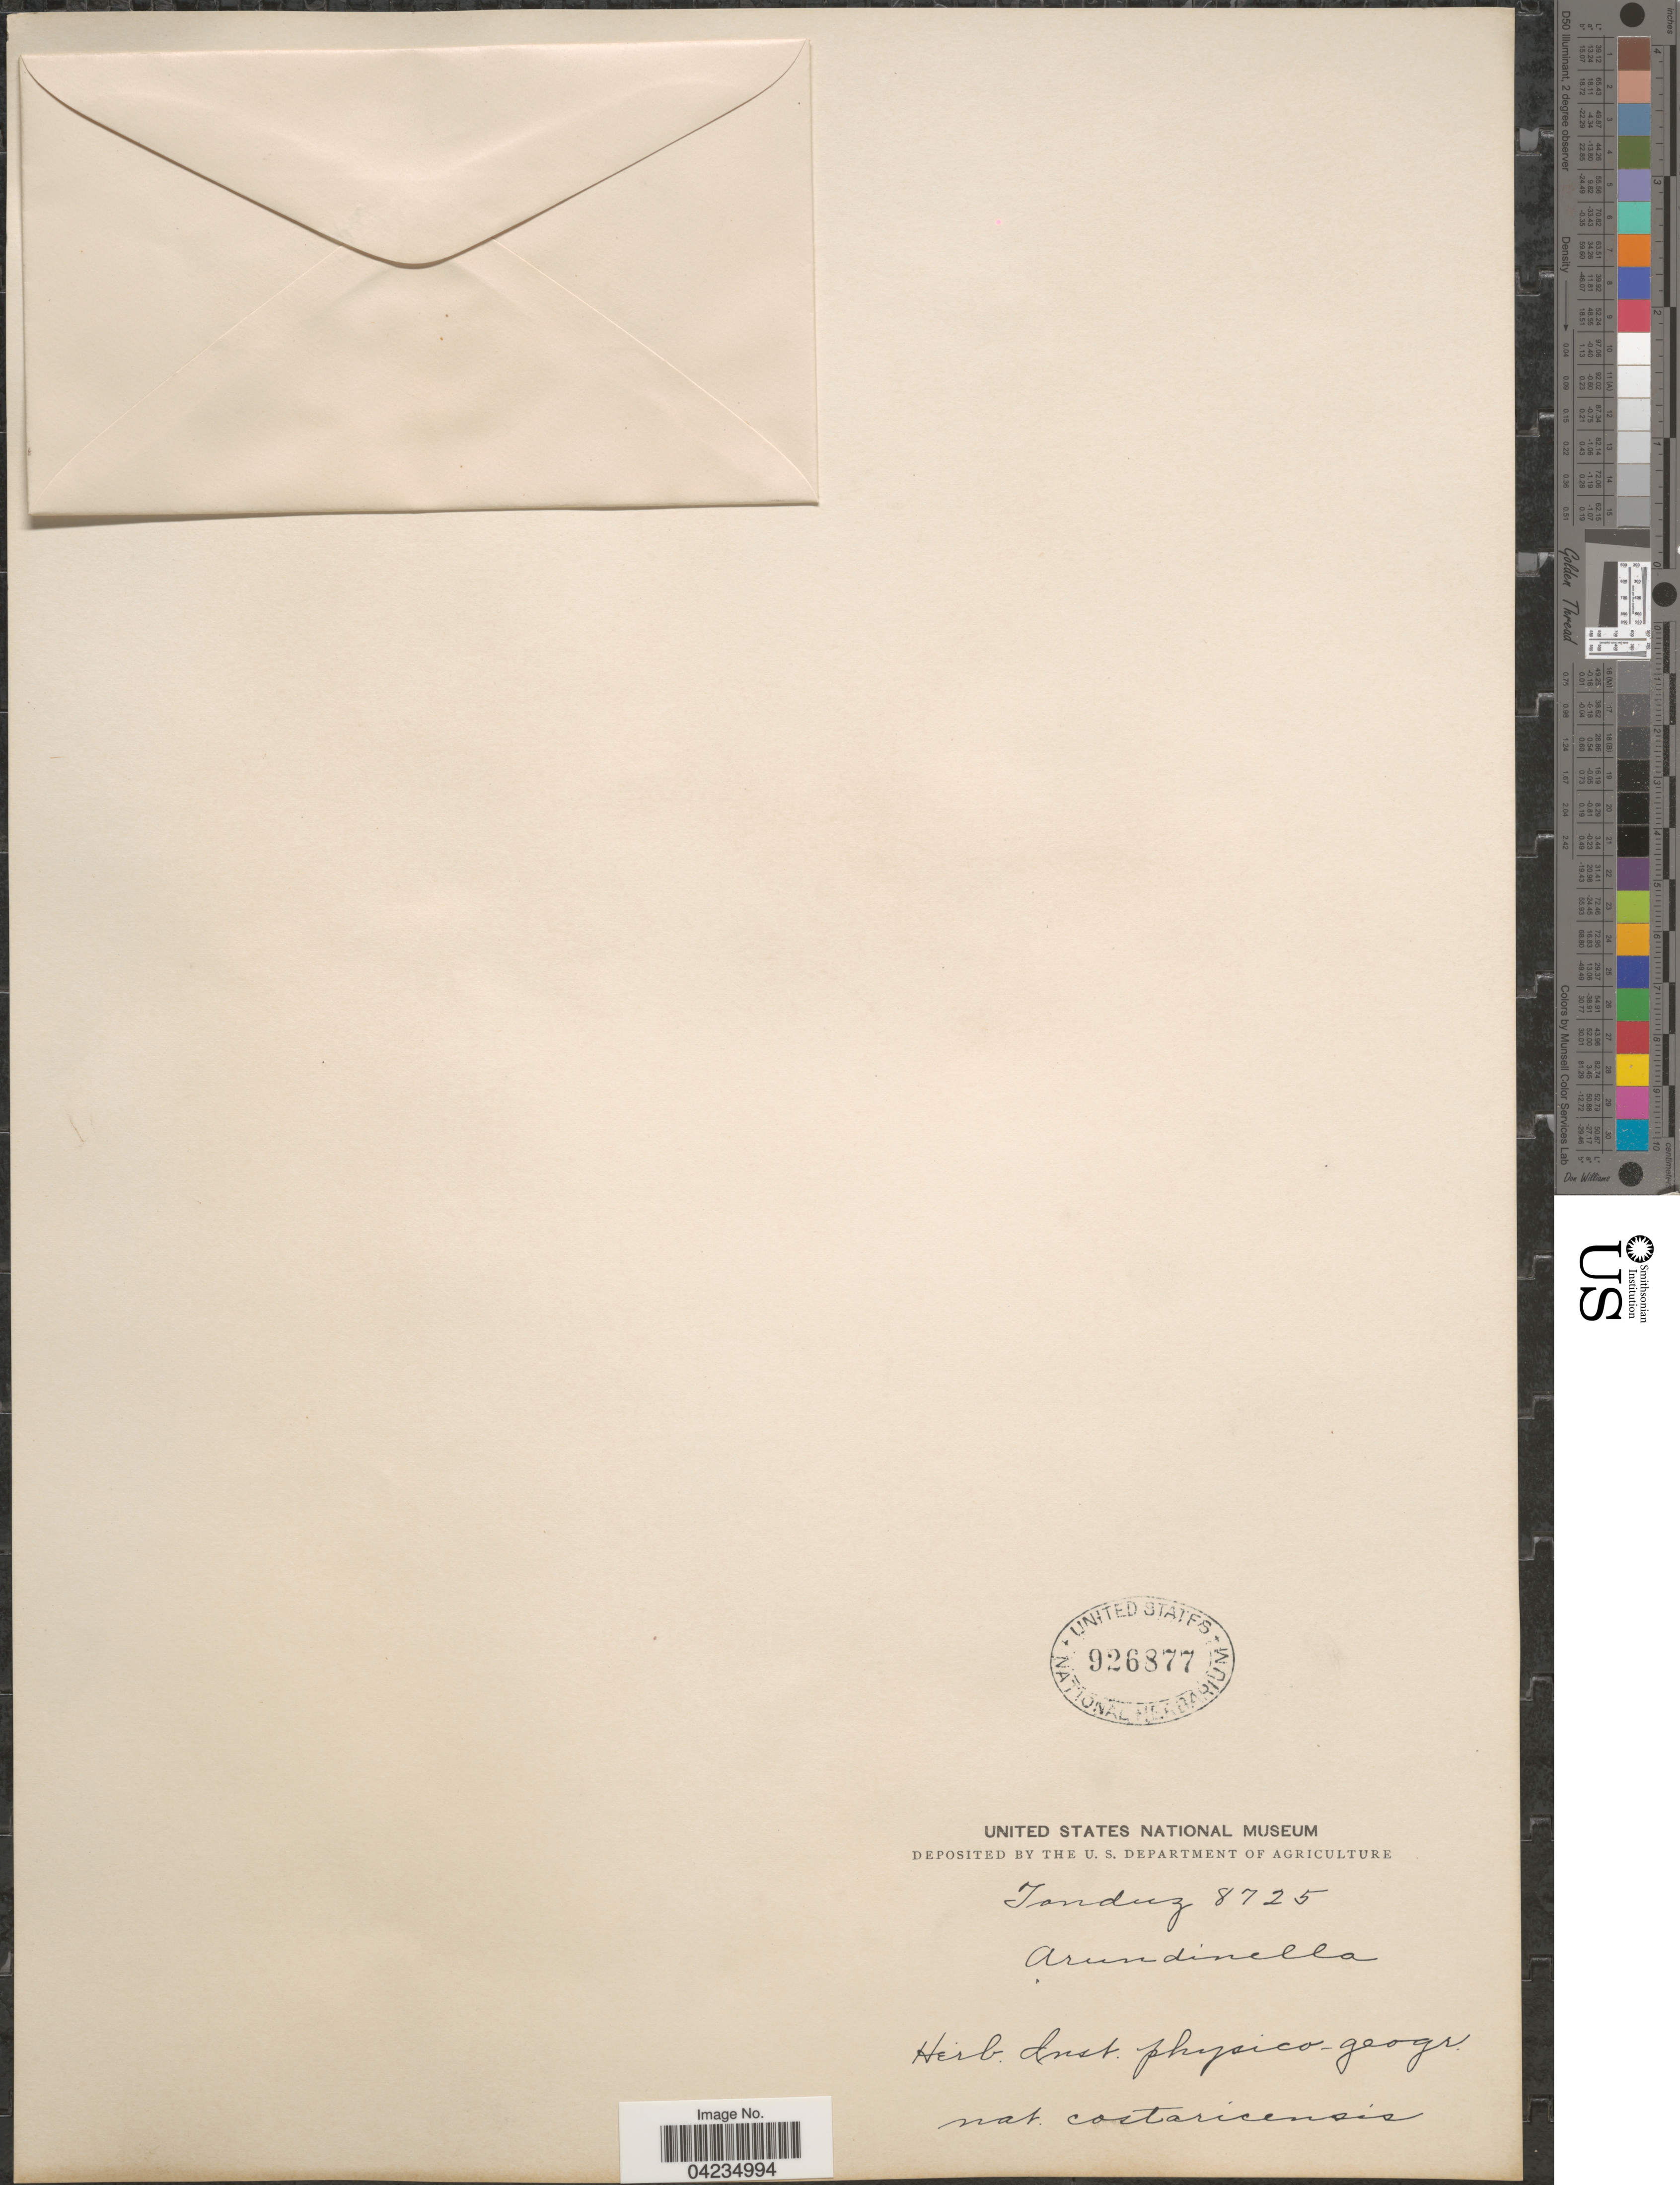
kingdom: Plantae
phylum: Tracheophyta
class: Liliopsida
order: Poales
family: Poaceae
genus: Arundinella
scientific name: Arundinella berteroniana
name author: (Schult.) Hitchc. & Chase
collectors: Tonduz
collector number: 8725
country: Costa Rica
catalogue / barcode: US 926877